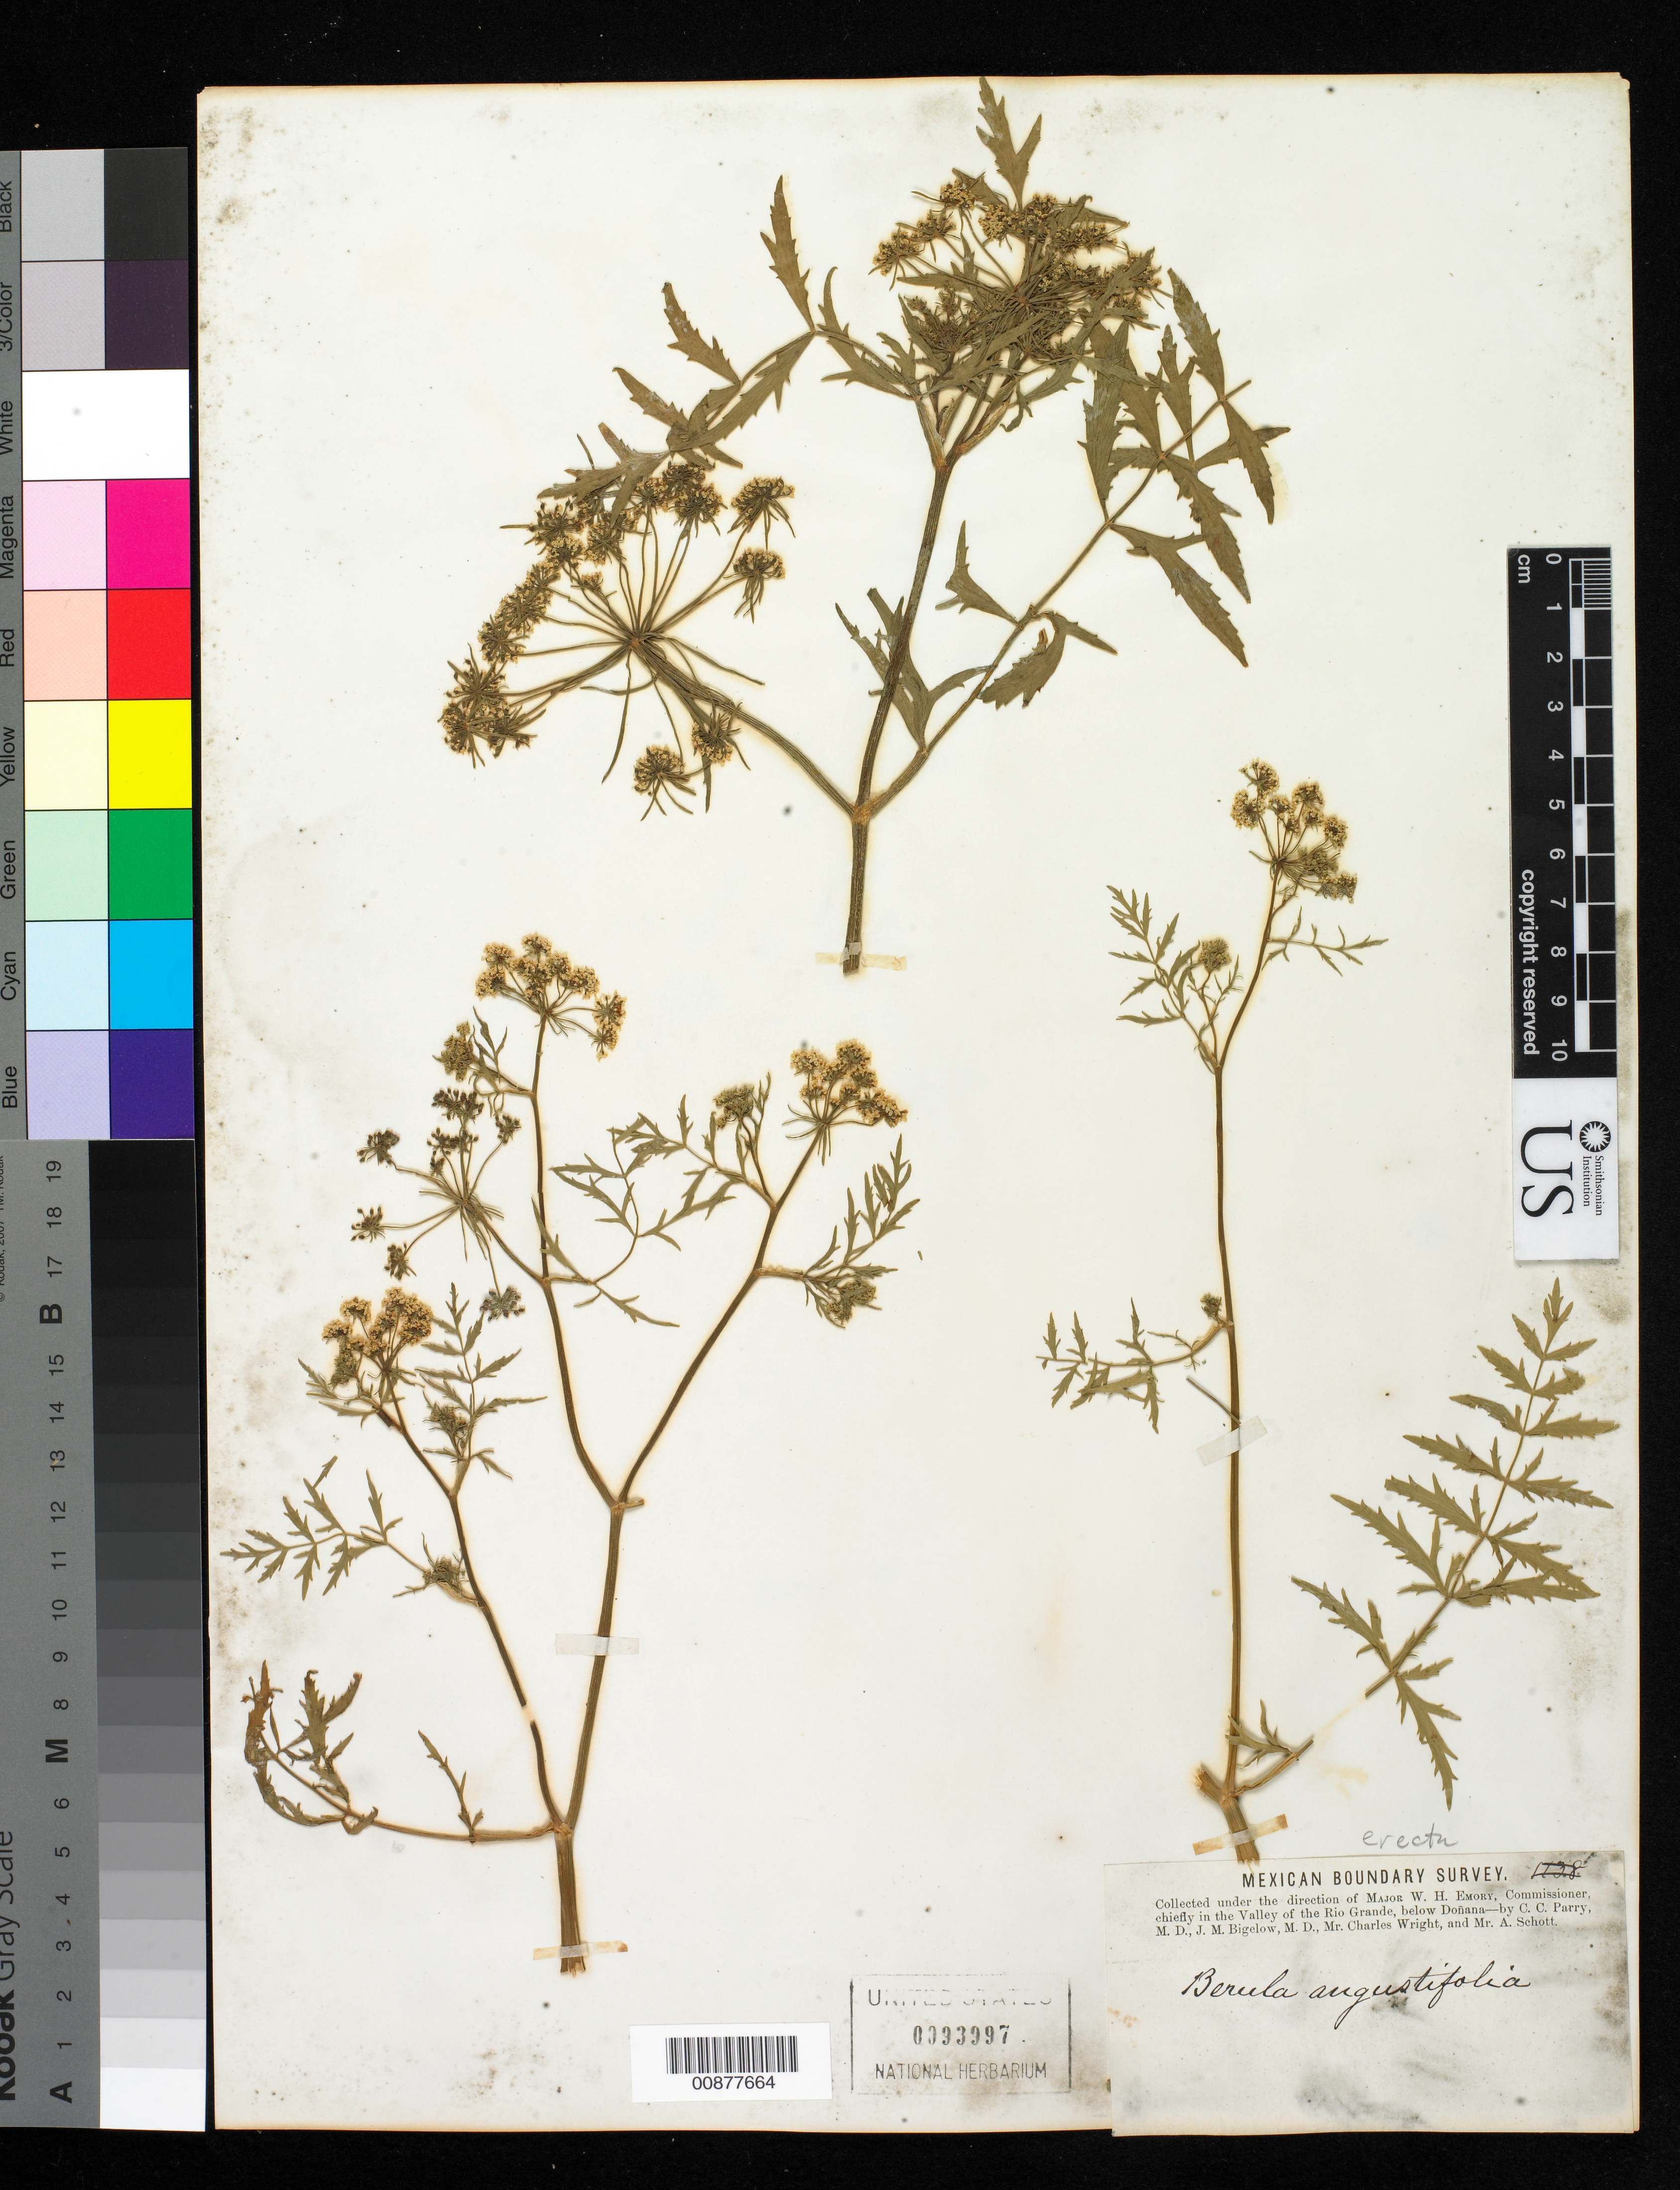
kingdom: Plantae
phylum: Tracheophyta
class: Magnoliopsida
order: Apiales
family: Apiaceae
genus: Berula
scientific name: Berula erecta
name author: (Huds.) Coville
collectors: C. C. Parry, J. M. Bigelow, C. Wright & A. C. V. Schott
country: United States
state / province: New Mexico / Texas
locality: Valley of the Rio Grande, below Doñana.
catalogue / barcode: US 93997